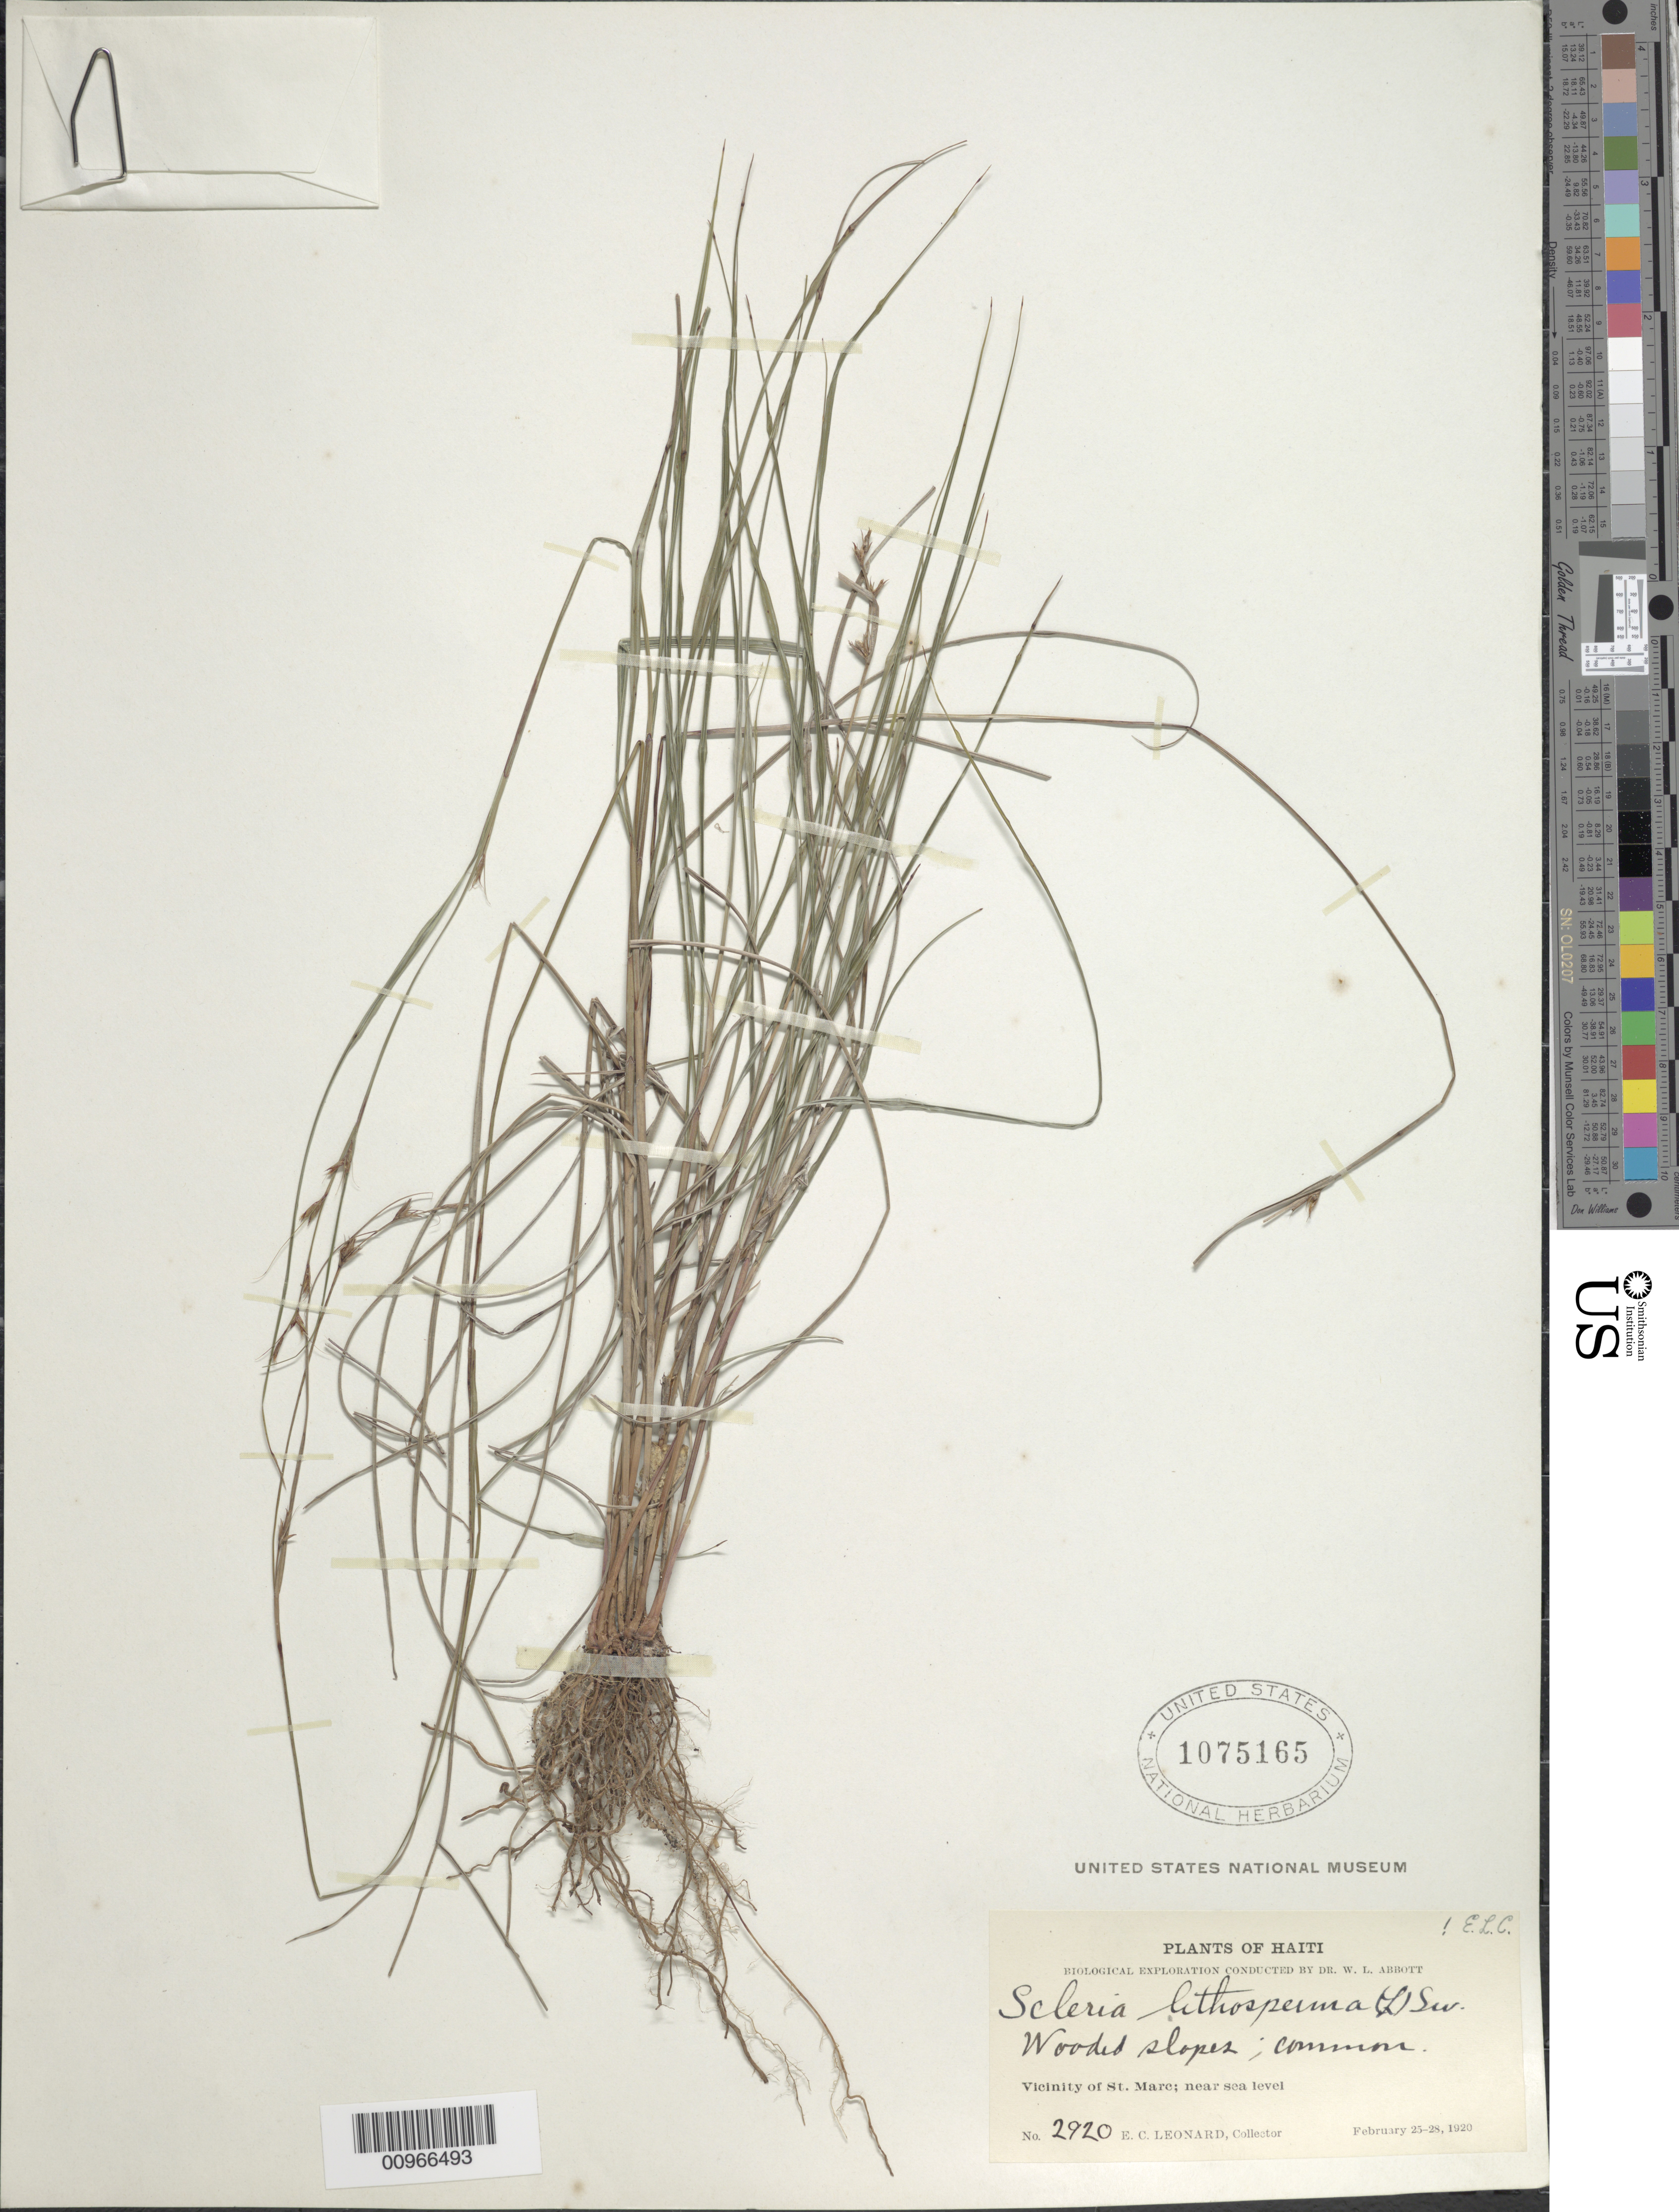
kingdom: Plantae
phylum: Tracheophyta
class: Liliopsida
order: Poales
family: Cyperaceae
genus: Scleria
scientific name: Scleria lithosperma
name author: (L.) Sw.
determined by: Core, E. L.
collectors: E. C. Leonard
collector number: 2920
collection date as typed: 25 Feb 1920 to 28 Feb 1920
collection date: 1920-02-25/1920-02-28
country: Haiti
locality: Vicinity of St. Marc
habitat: Wooded slopes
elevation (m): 0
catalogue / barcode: US 1075165